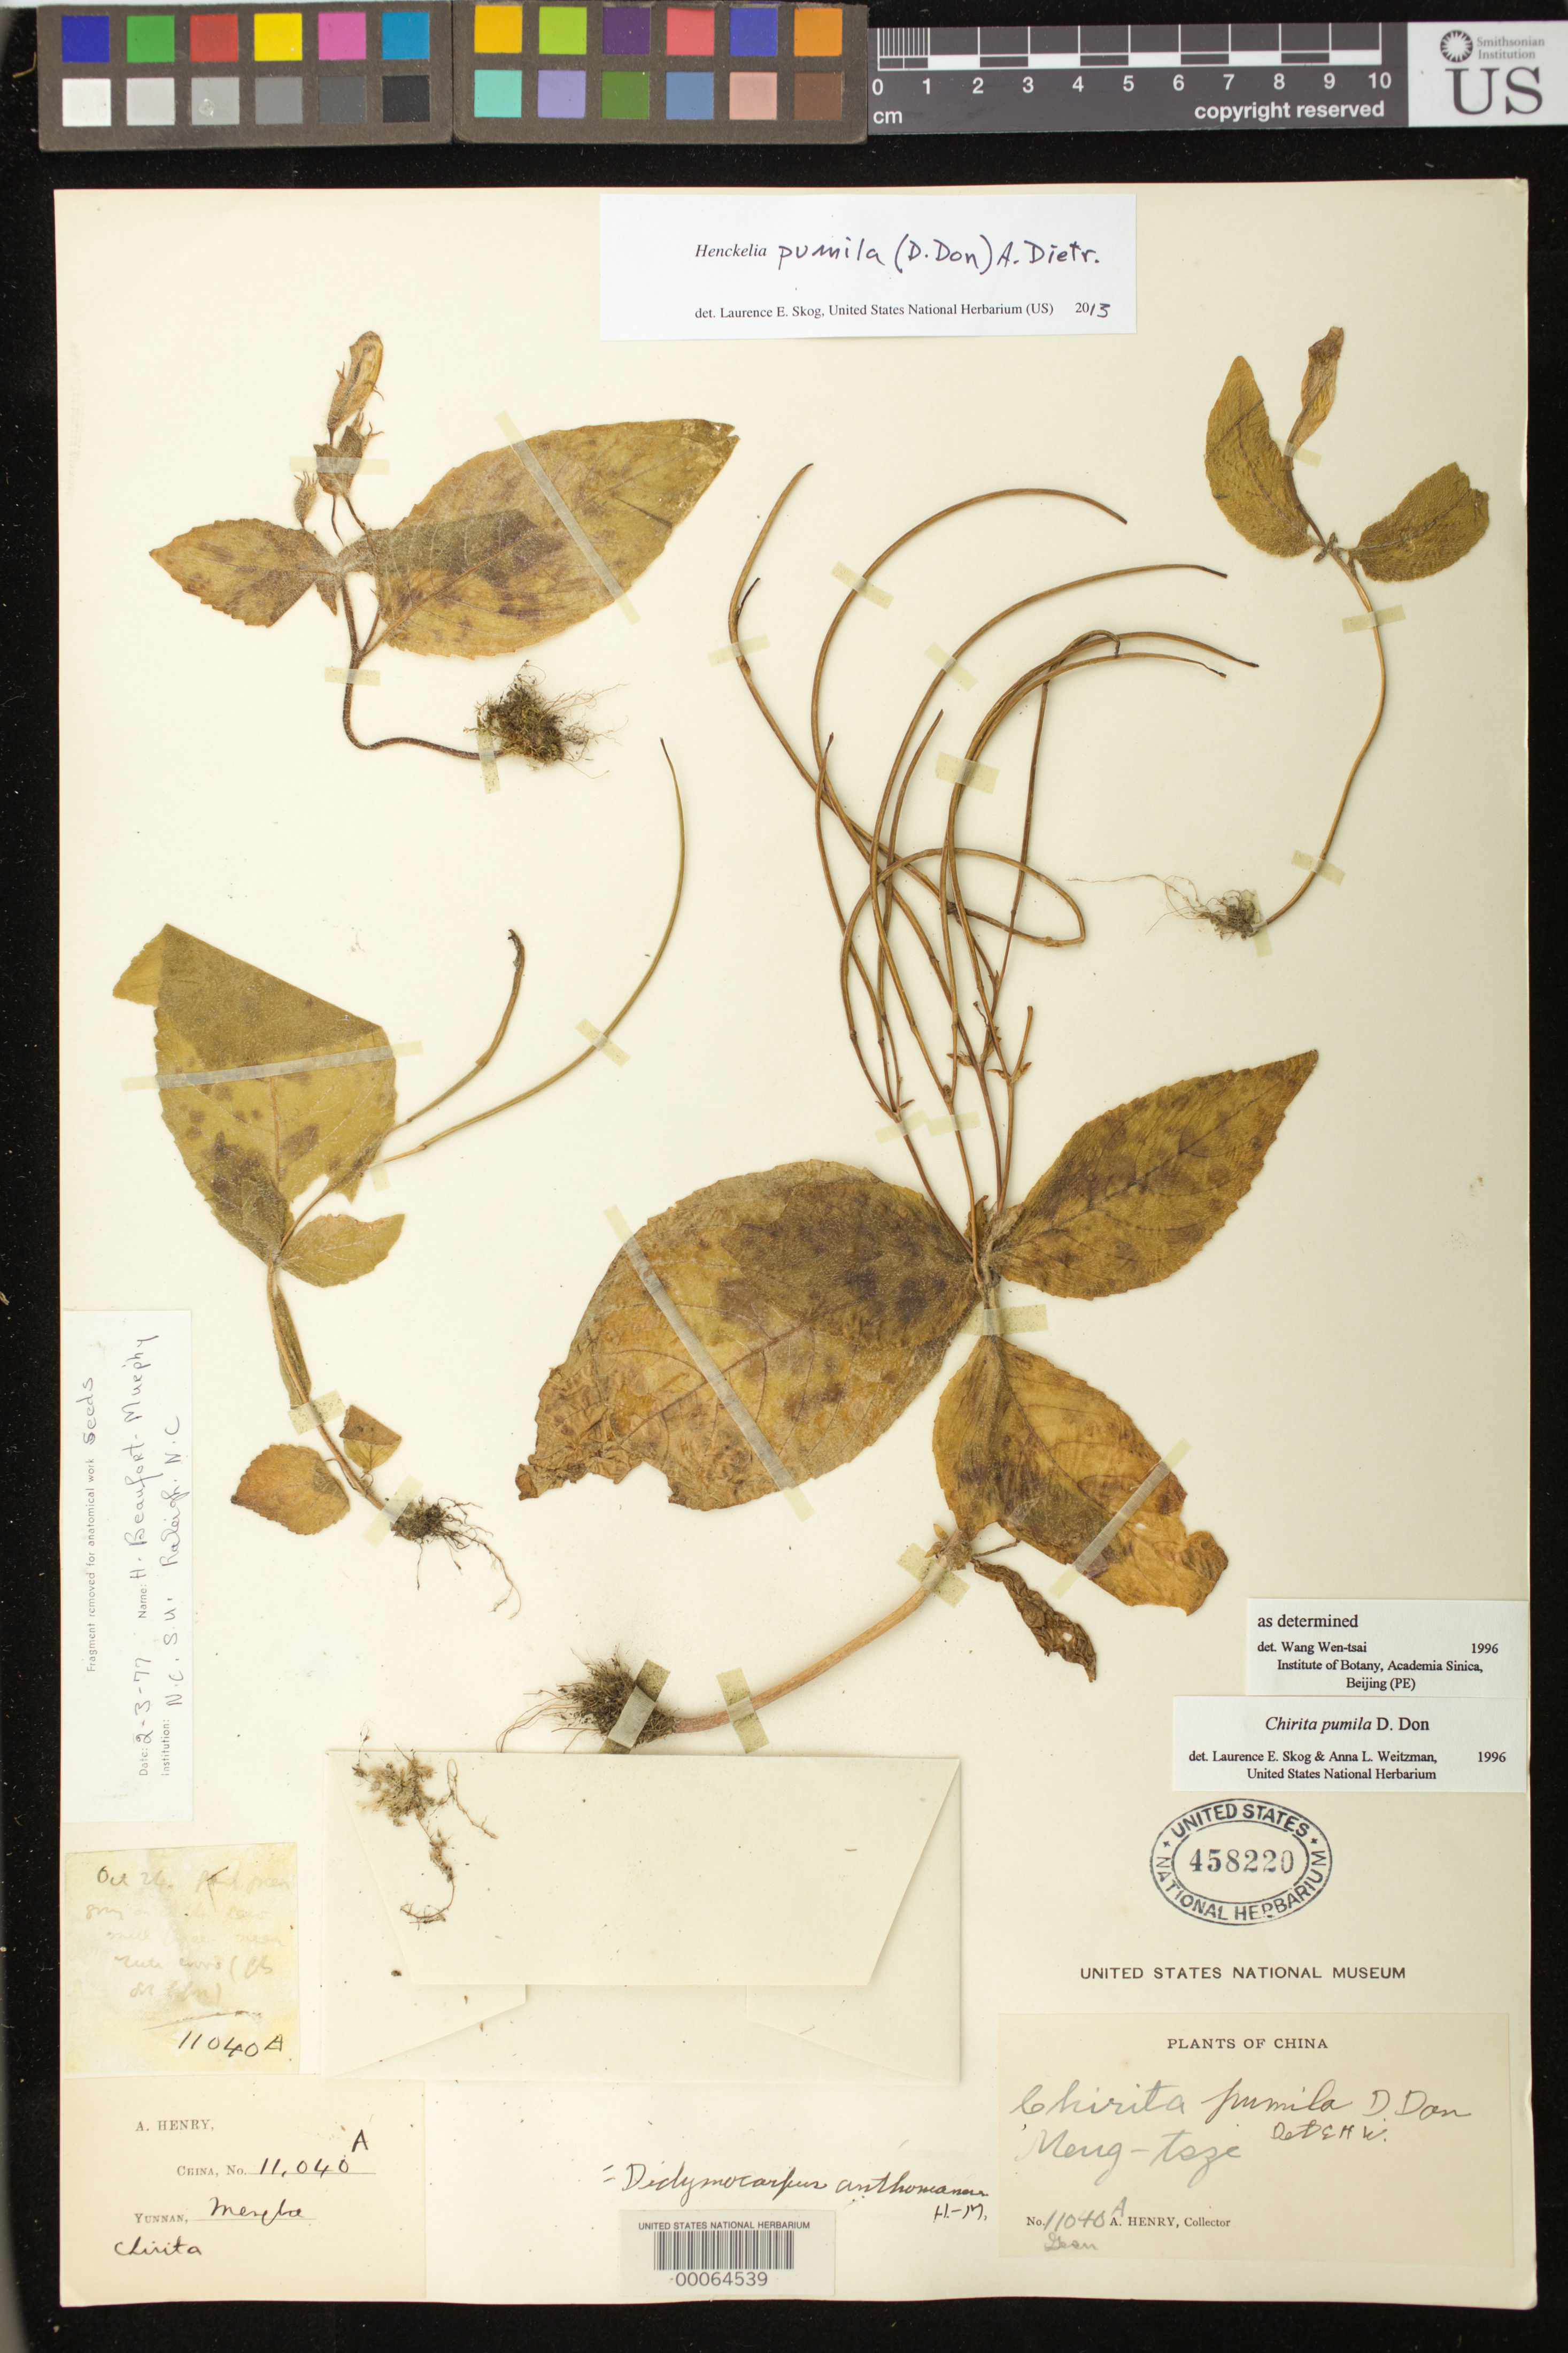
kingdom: Plantae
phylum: Tracheophyta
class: Magnoliopsida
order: Lamiales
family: Gesneriaceae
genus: Henckelia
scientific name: Henckelia pumila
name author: (D. Don) A. Dietr.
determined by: Skog, Laurence E.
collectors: A. Henry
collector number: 11040 A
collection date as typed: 24 Oct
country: China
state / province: Yunnan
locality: Meng-tsze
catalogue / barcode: US 458220